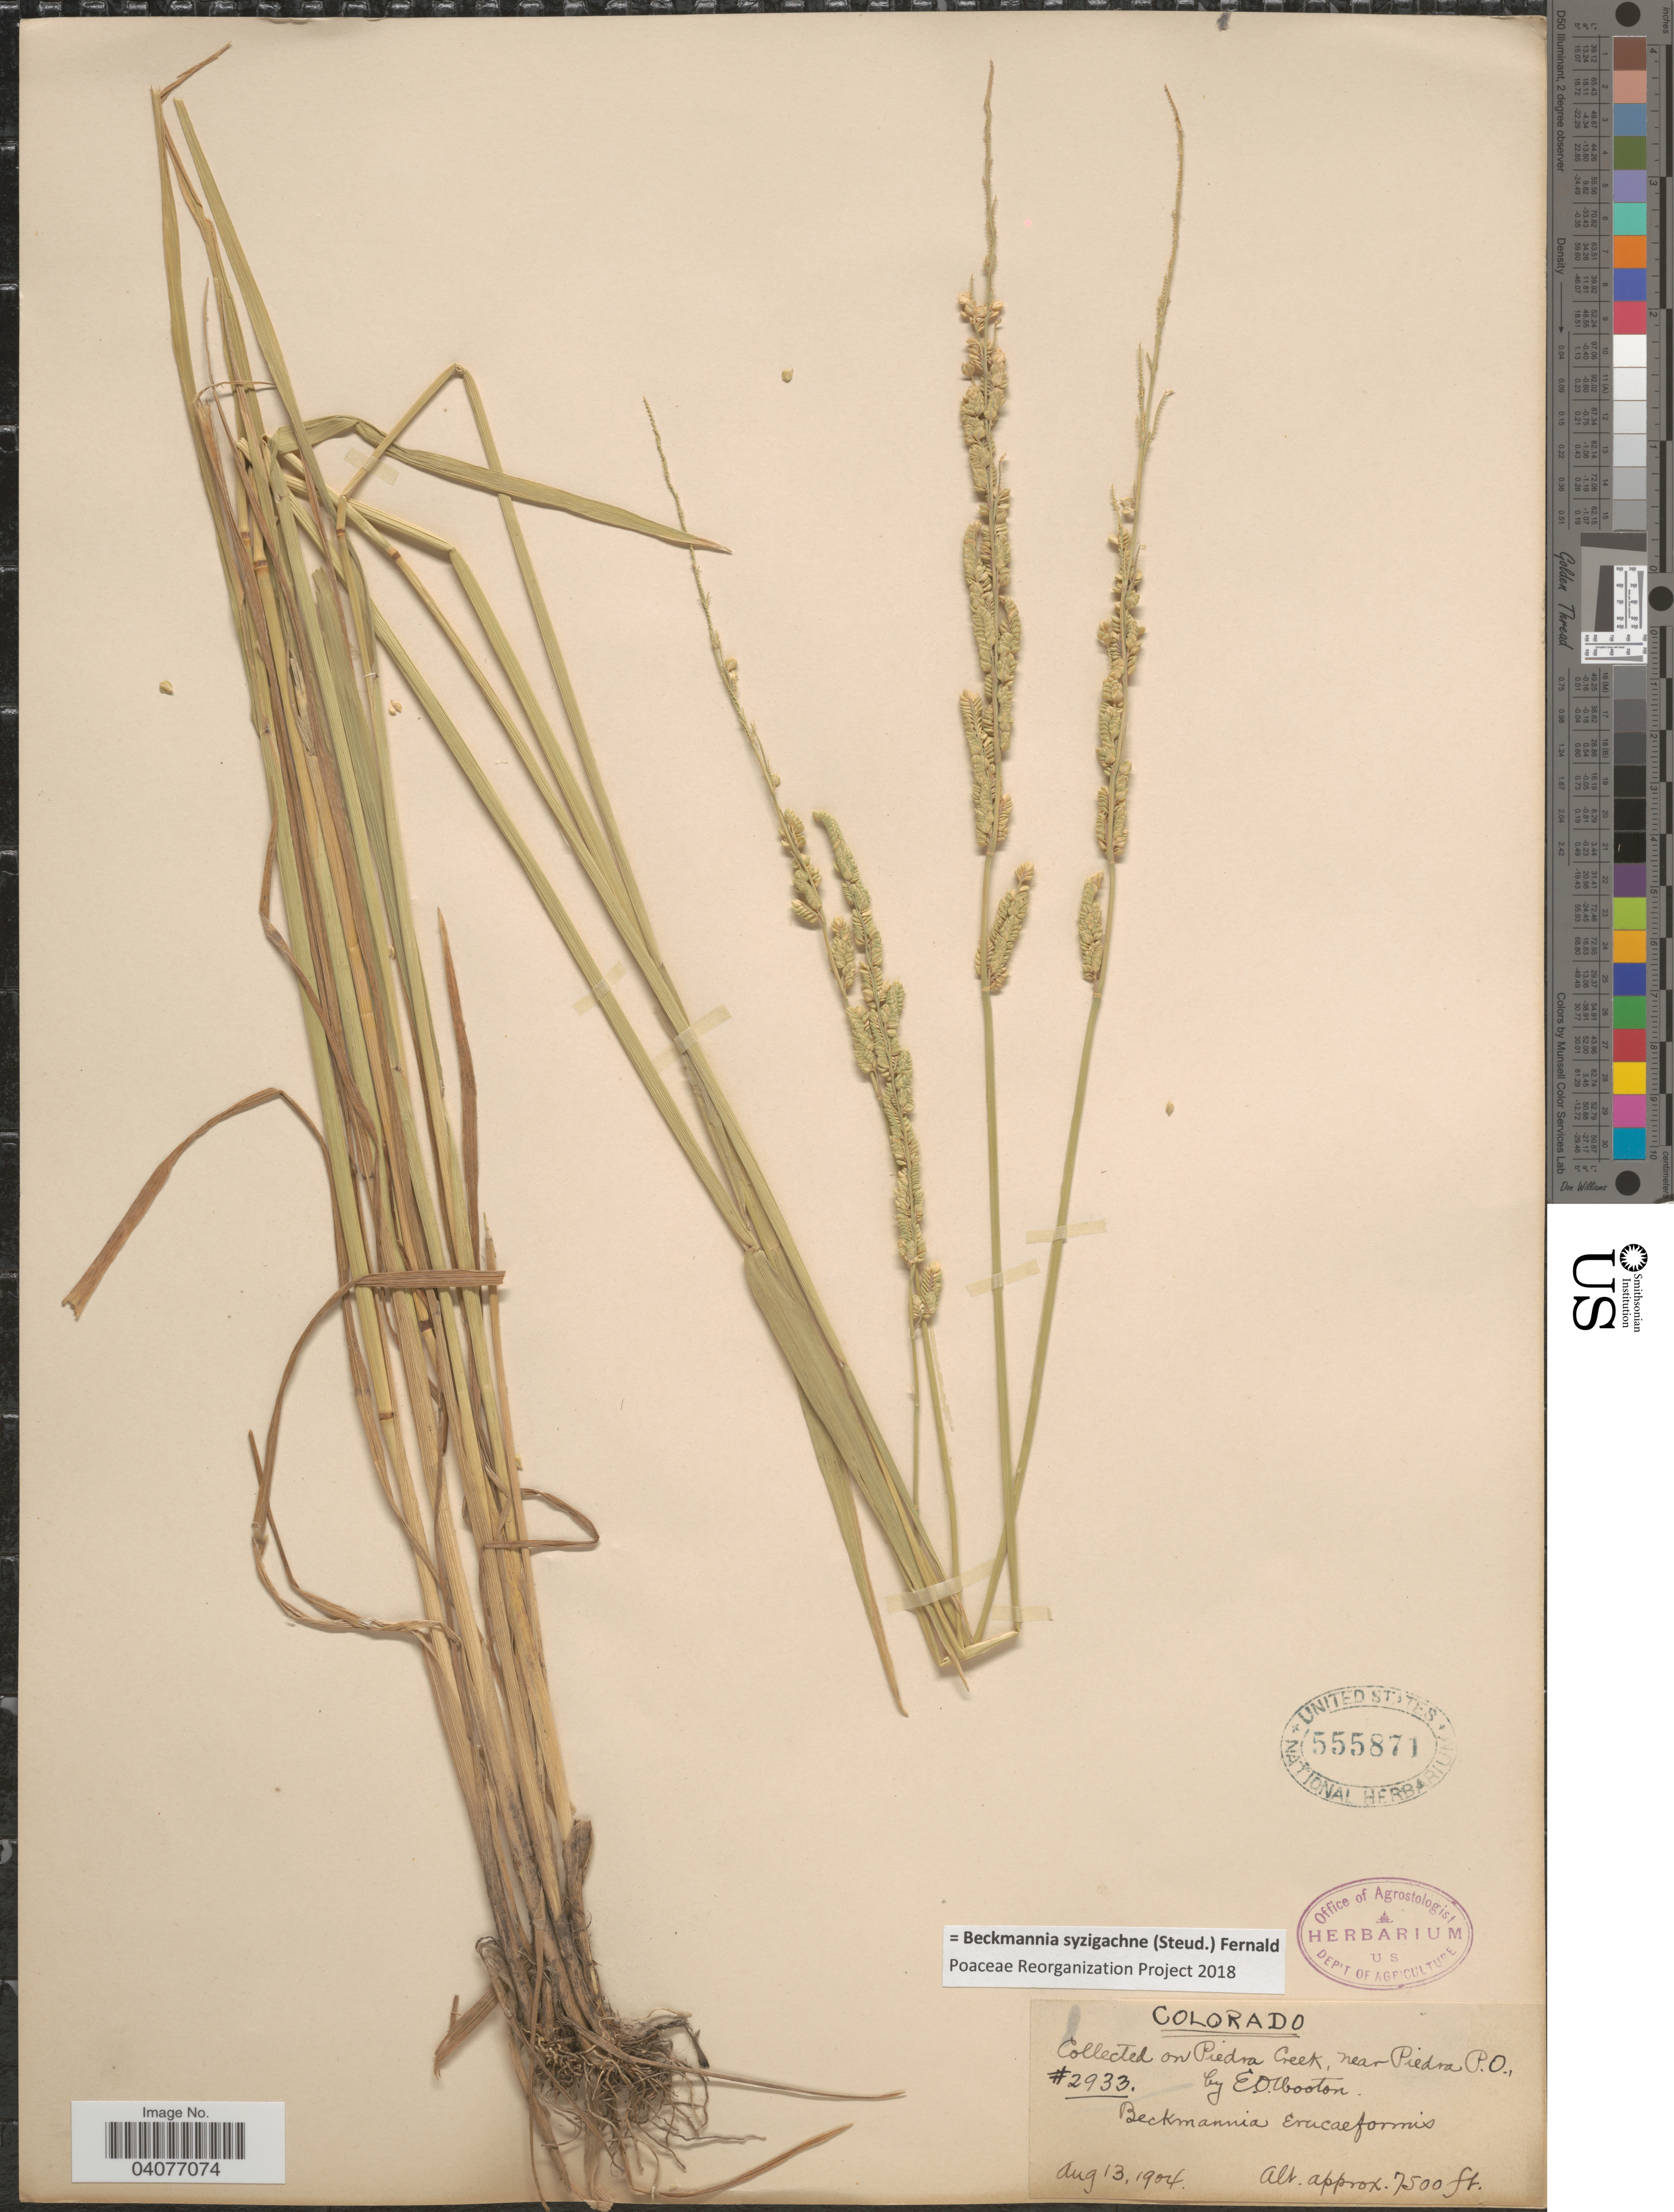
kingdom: Plantae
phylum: Tracheophyta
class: Liliopsida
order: Poales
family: Poaceae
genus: Beckmannia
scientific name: Beckmannia syzigachne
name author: (Steud.) Fernald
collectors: E. O. Wooton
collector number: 2933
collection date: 1904-08-13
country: United States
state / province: Colorado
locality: On Piedra Creek, near Piedra P.O.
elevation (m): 2286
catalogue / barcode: US 555871